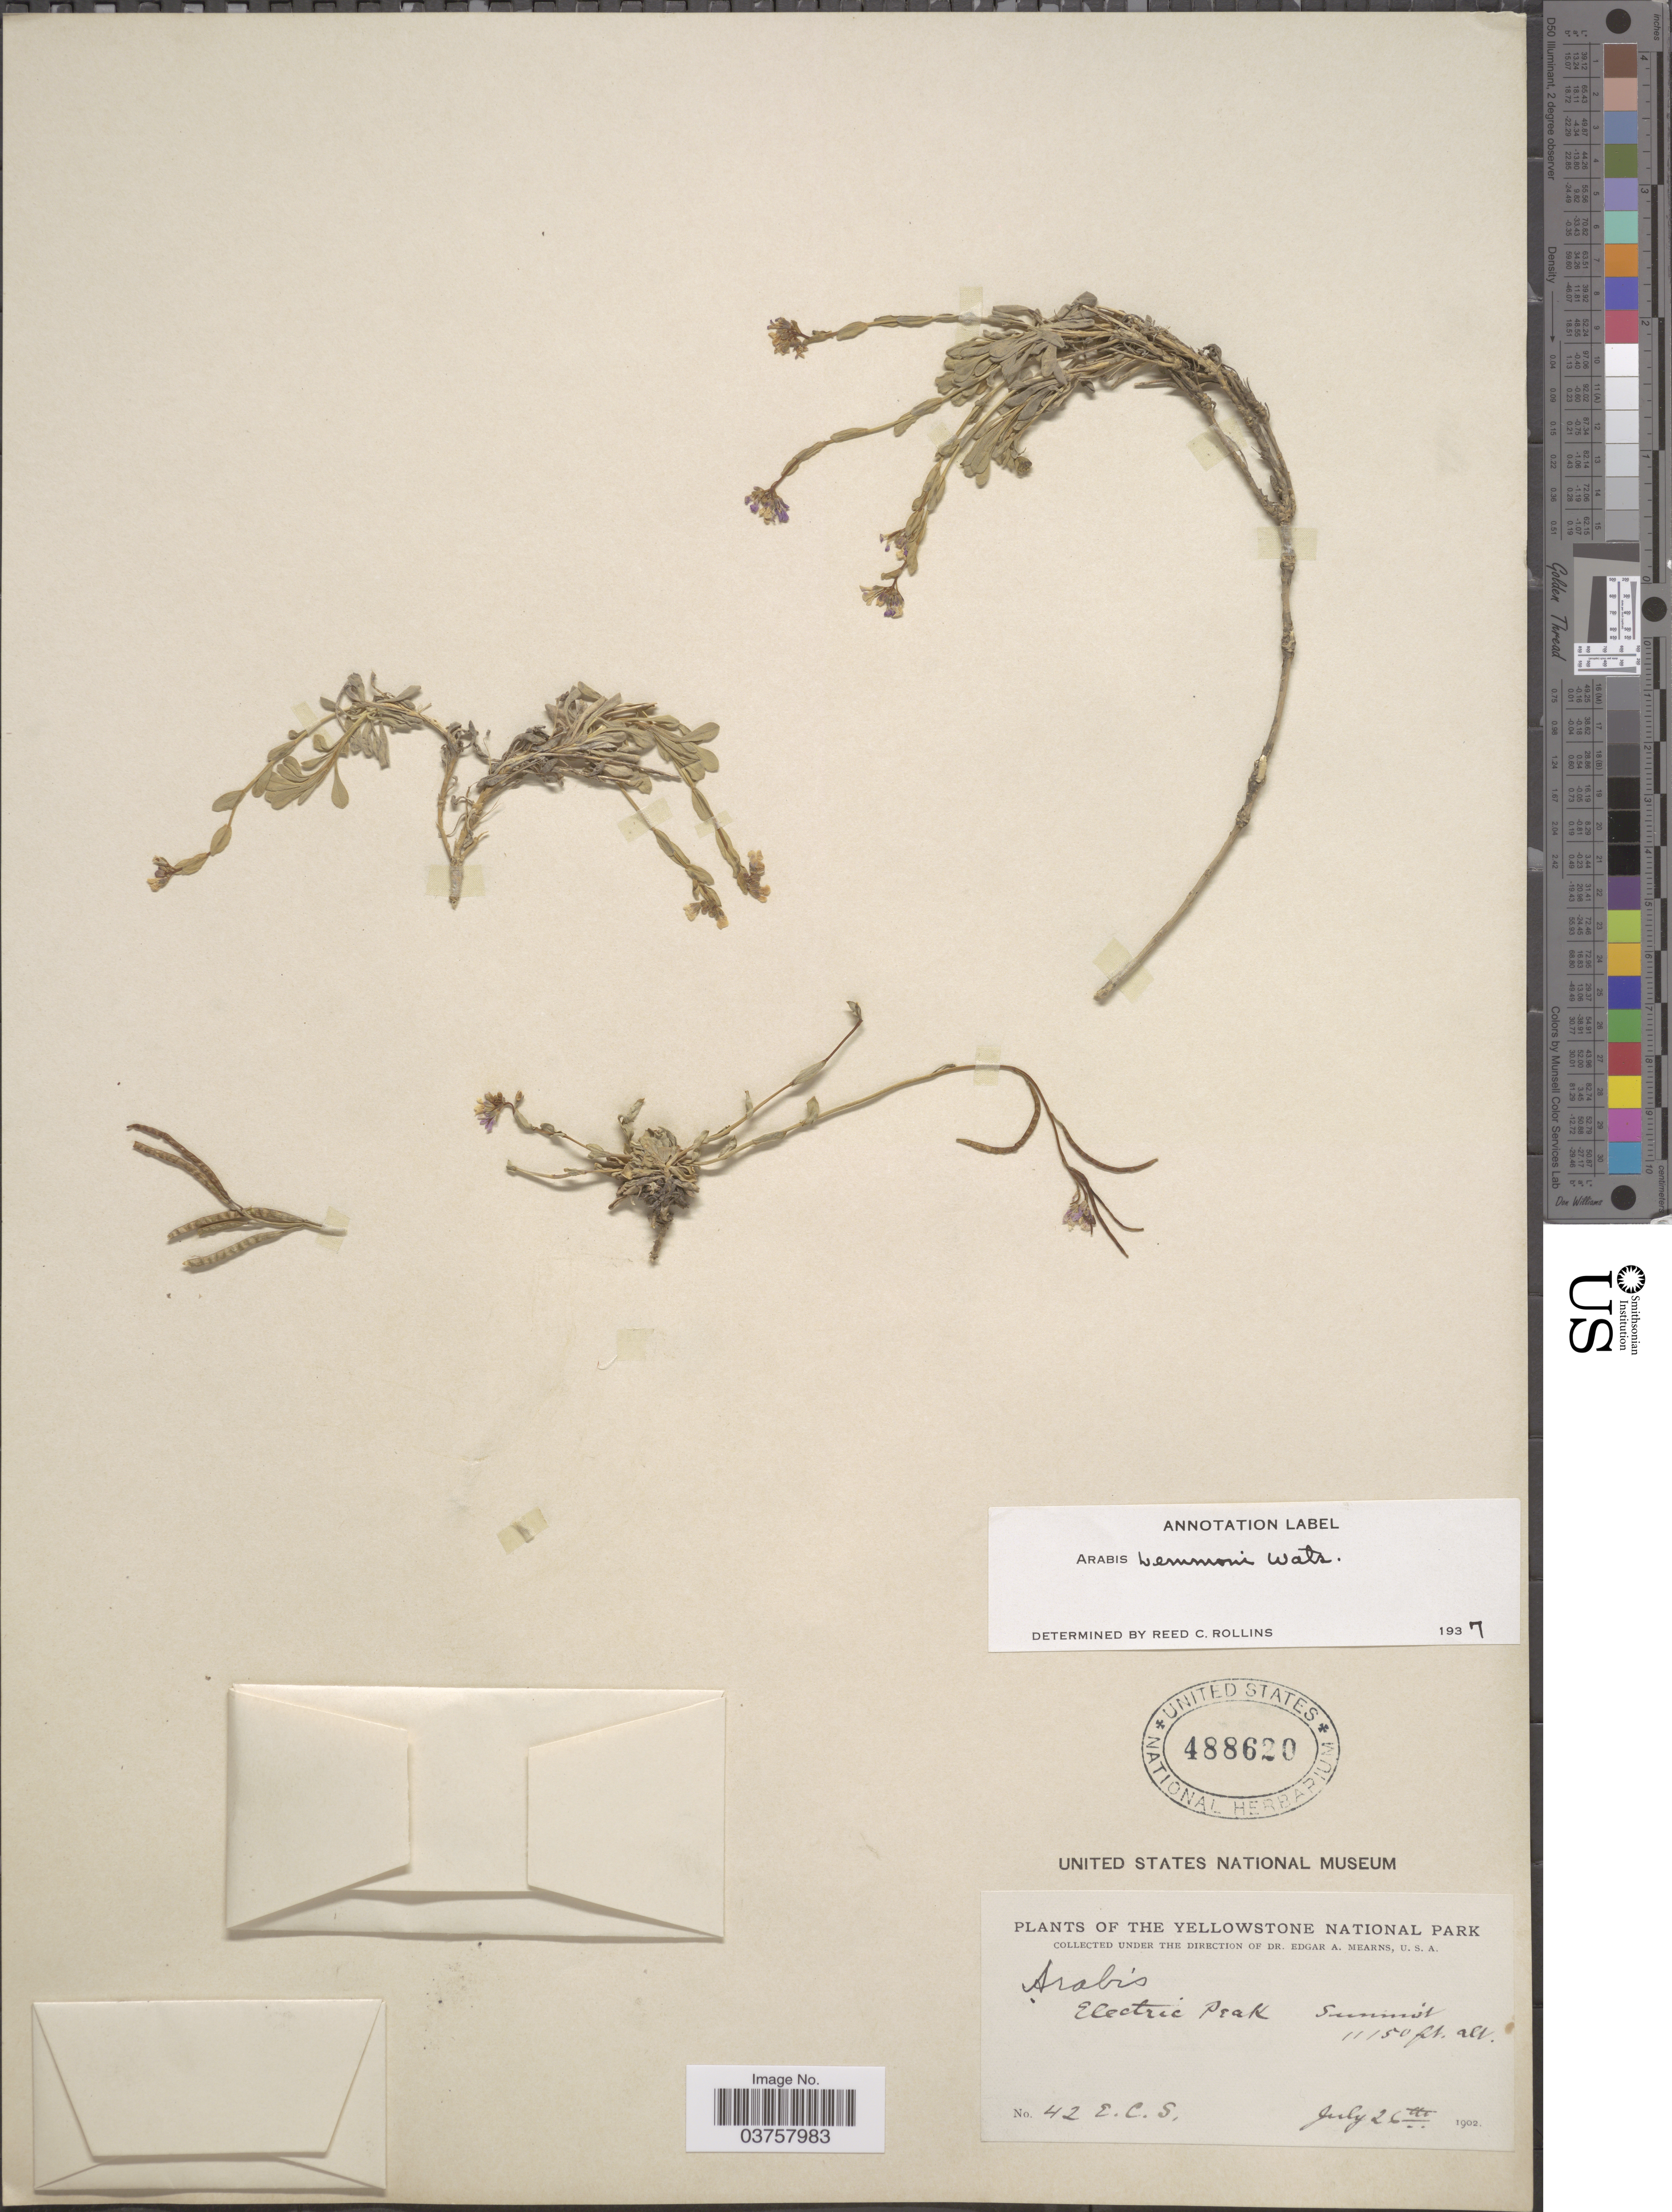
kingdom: Plantae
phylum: Tracheophyta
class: Magnoliopsida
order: Brassicales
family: Brassicaceae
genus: Arabis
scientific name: Arabis lemmonii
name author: S. Watson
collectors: E. C. Smith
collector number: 42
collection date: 1902-07-26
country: United States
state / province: Montana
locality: The Yellowstone National Park; Electric Peak Summit.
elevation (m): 3399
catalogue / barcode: US 488620